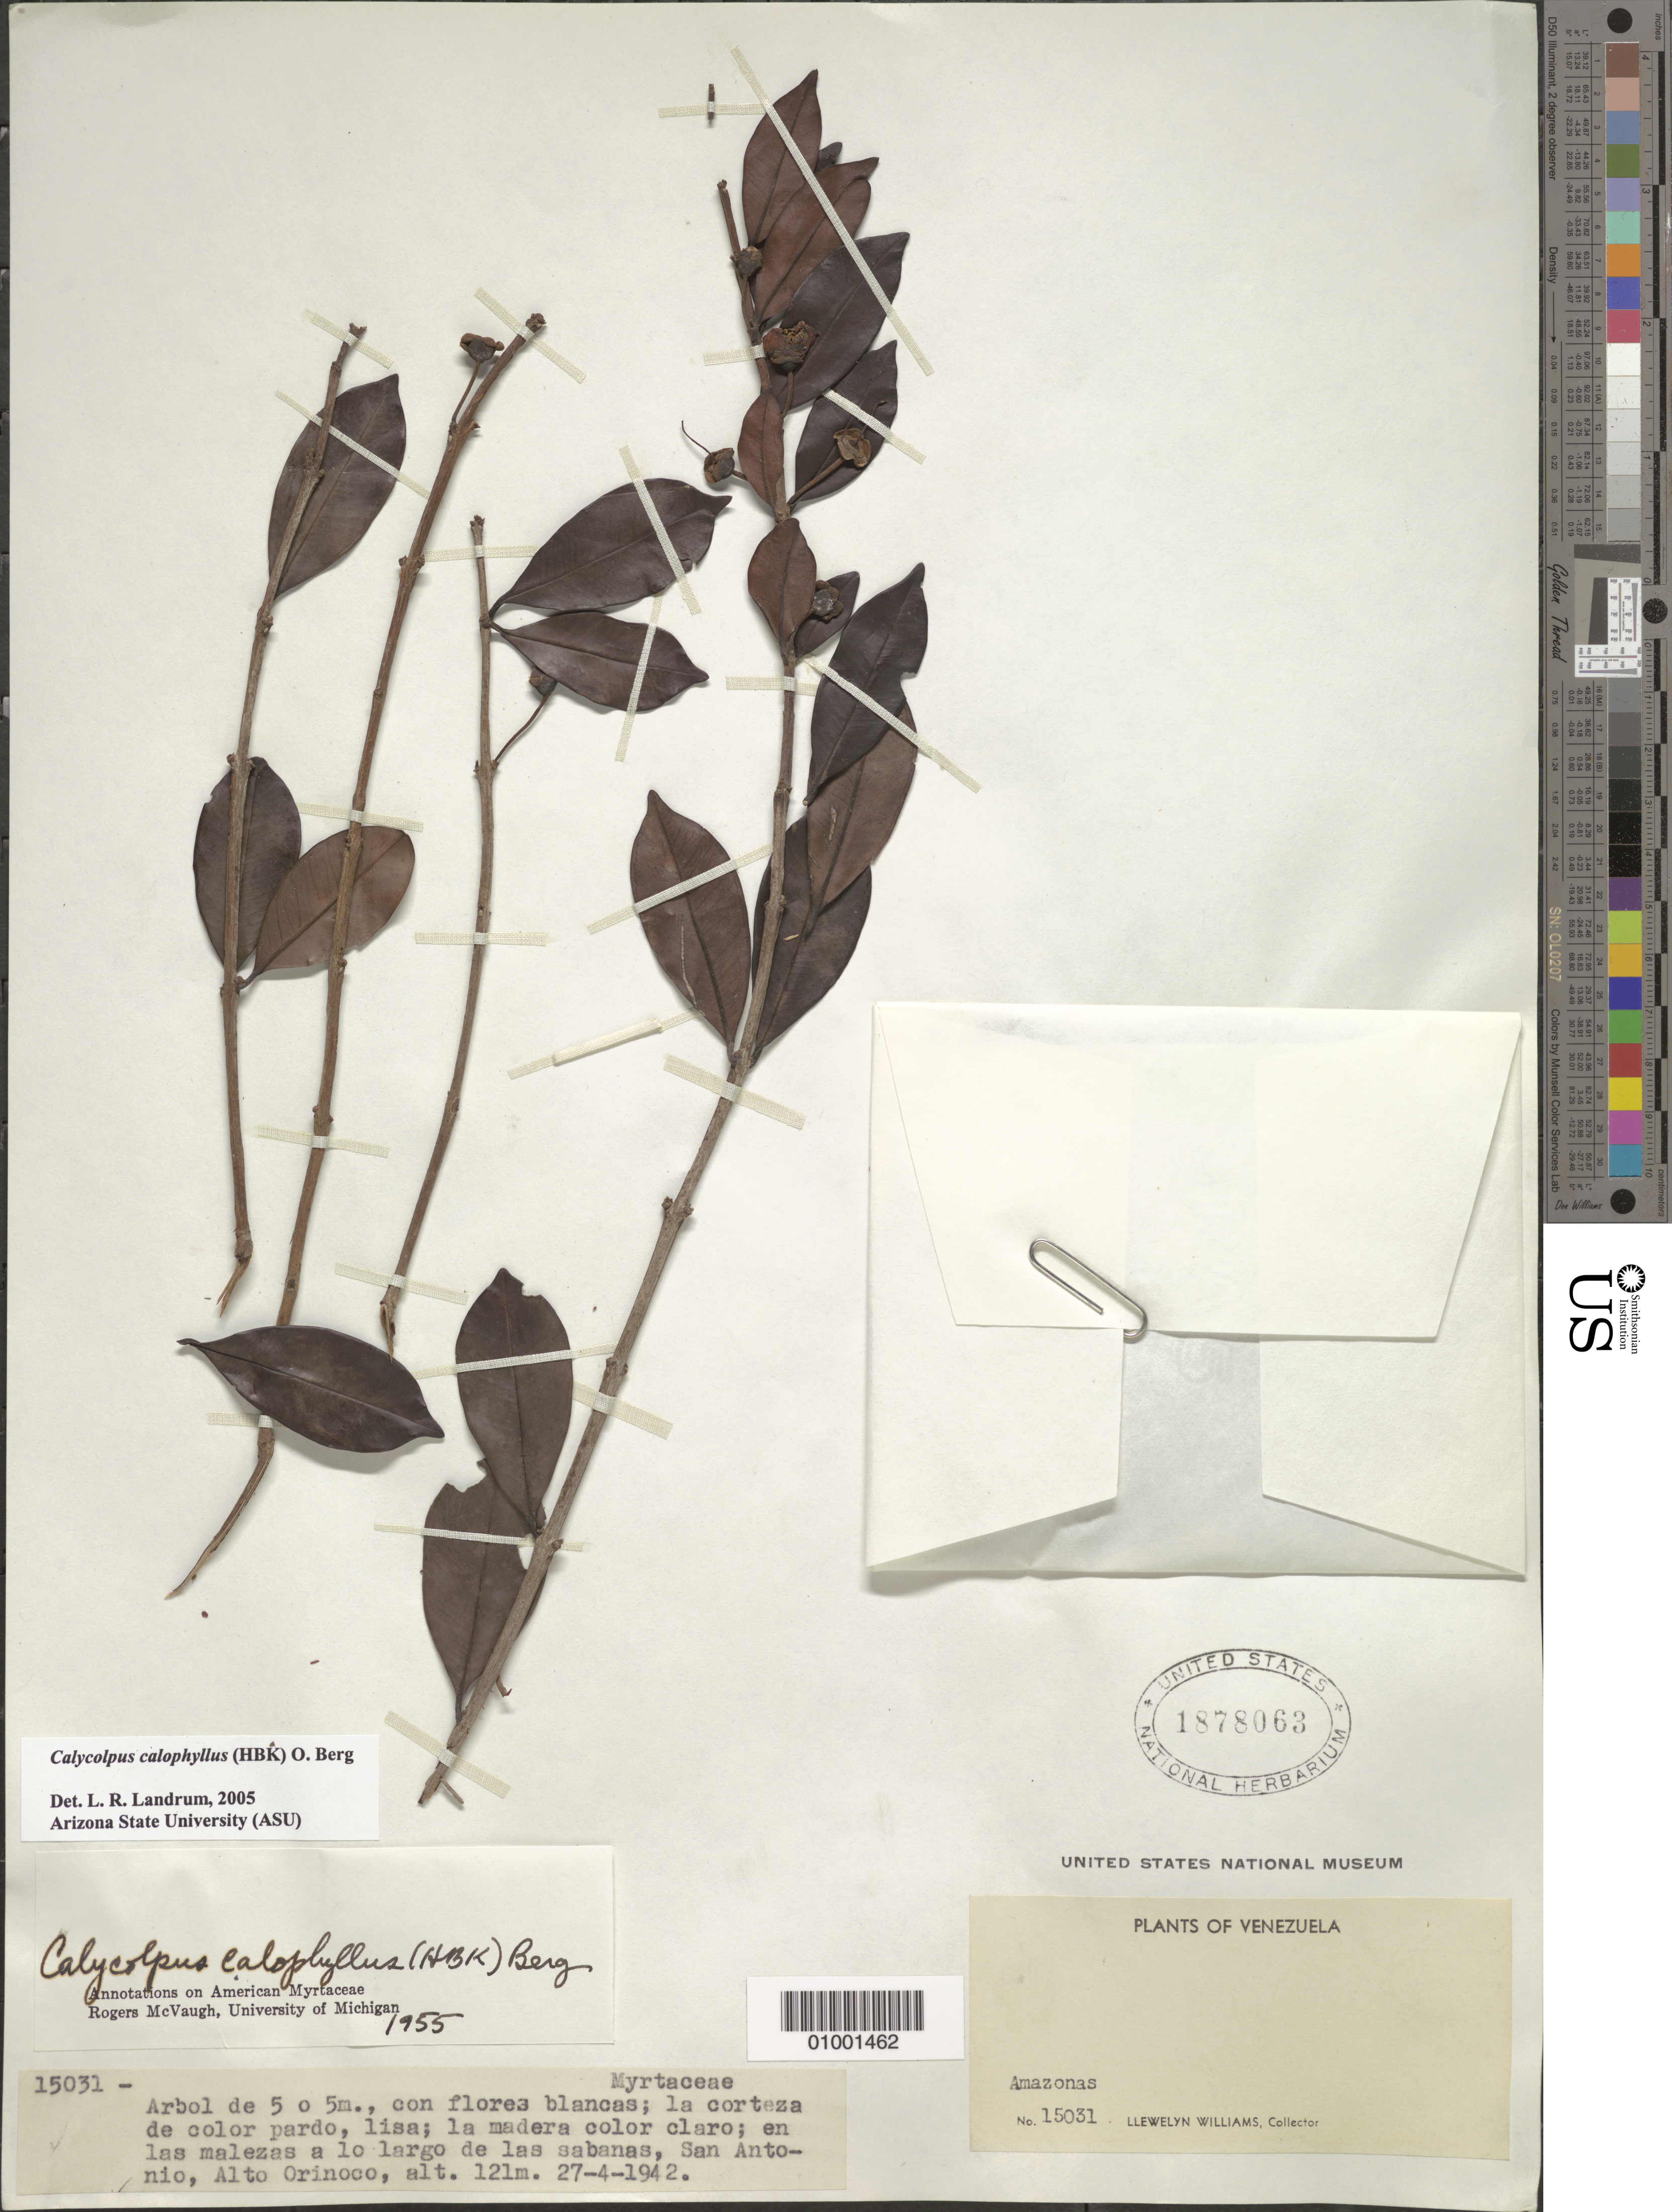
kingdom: Plantae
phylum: Tracheophyta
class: Magnoliopsida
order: Myrtales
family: Myrtaceae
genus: Calycolpus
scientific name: Calycolpus calophyllus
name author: (Kunth) O. Berg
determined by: Landrum, L. R.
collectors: Ll. Williams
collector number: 15031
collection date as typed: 27-Apr-42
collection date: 1942-04-27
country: Venezuela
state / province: Amazonas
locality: San Antonio, Río Orinoco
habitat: Malezas a lo largo de las sabanas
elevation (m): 121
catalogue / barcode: US 1878063